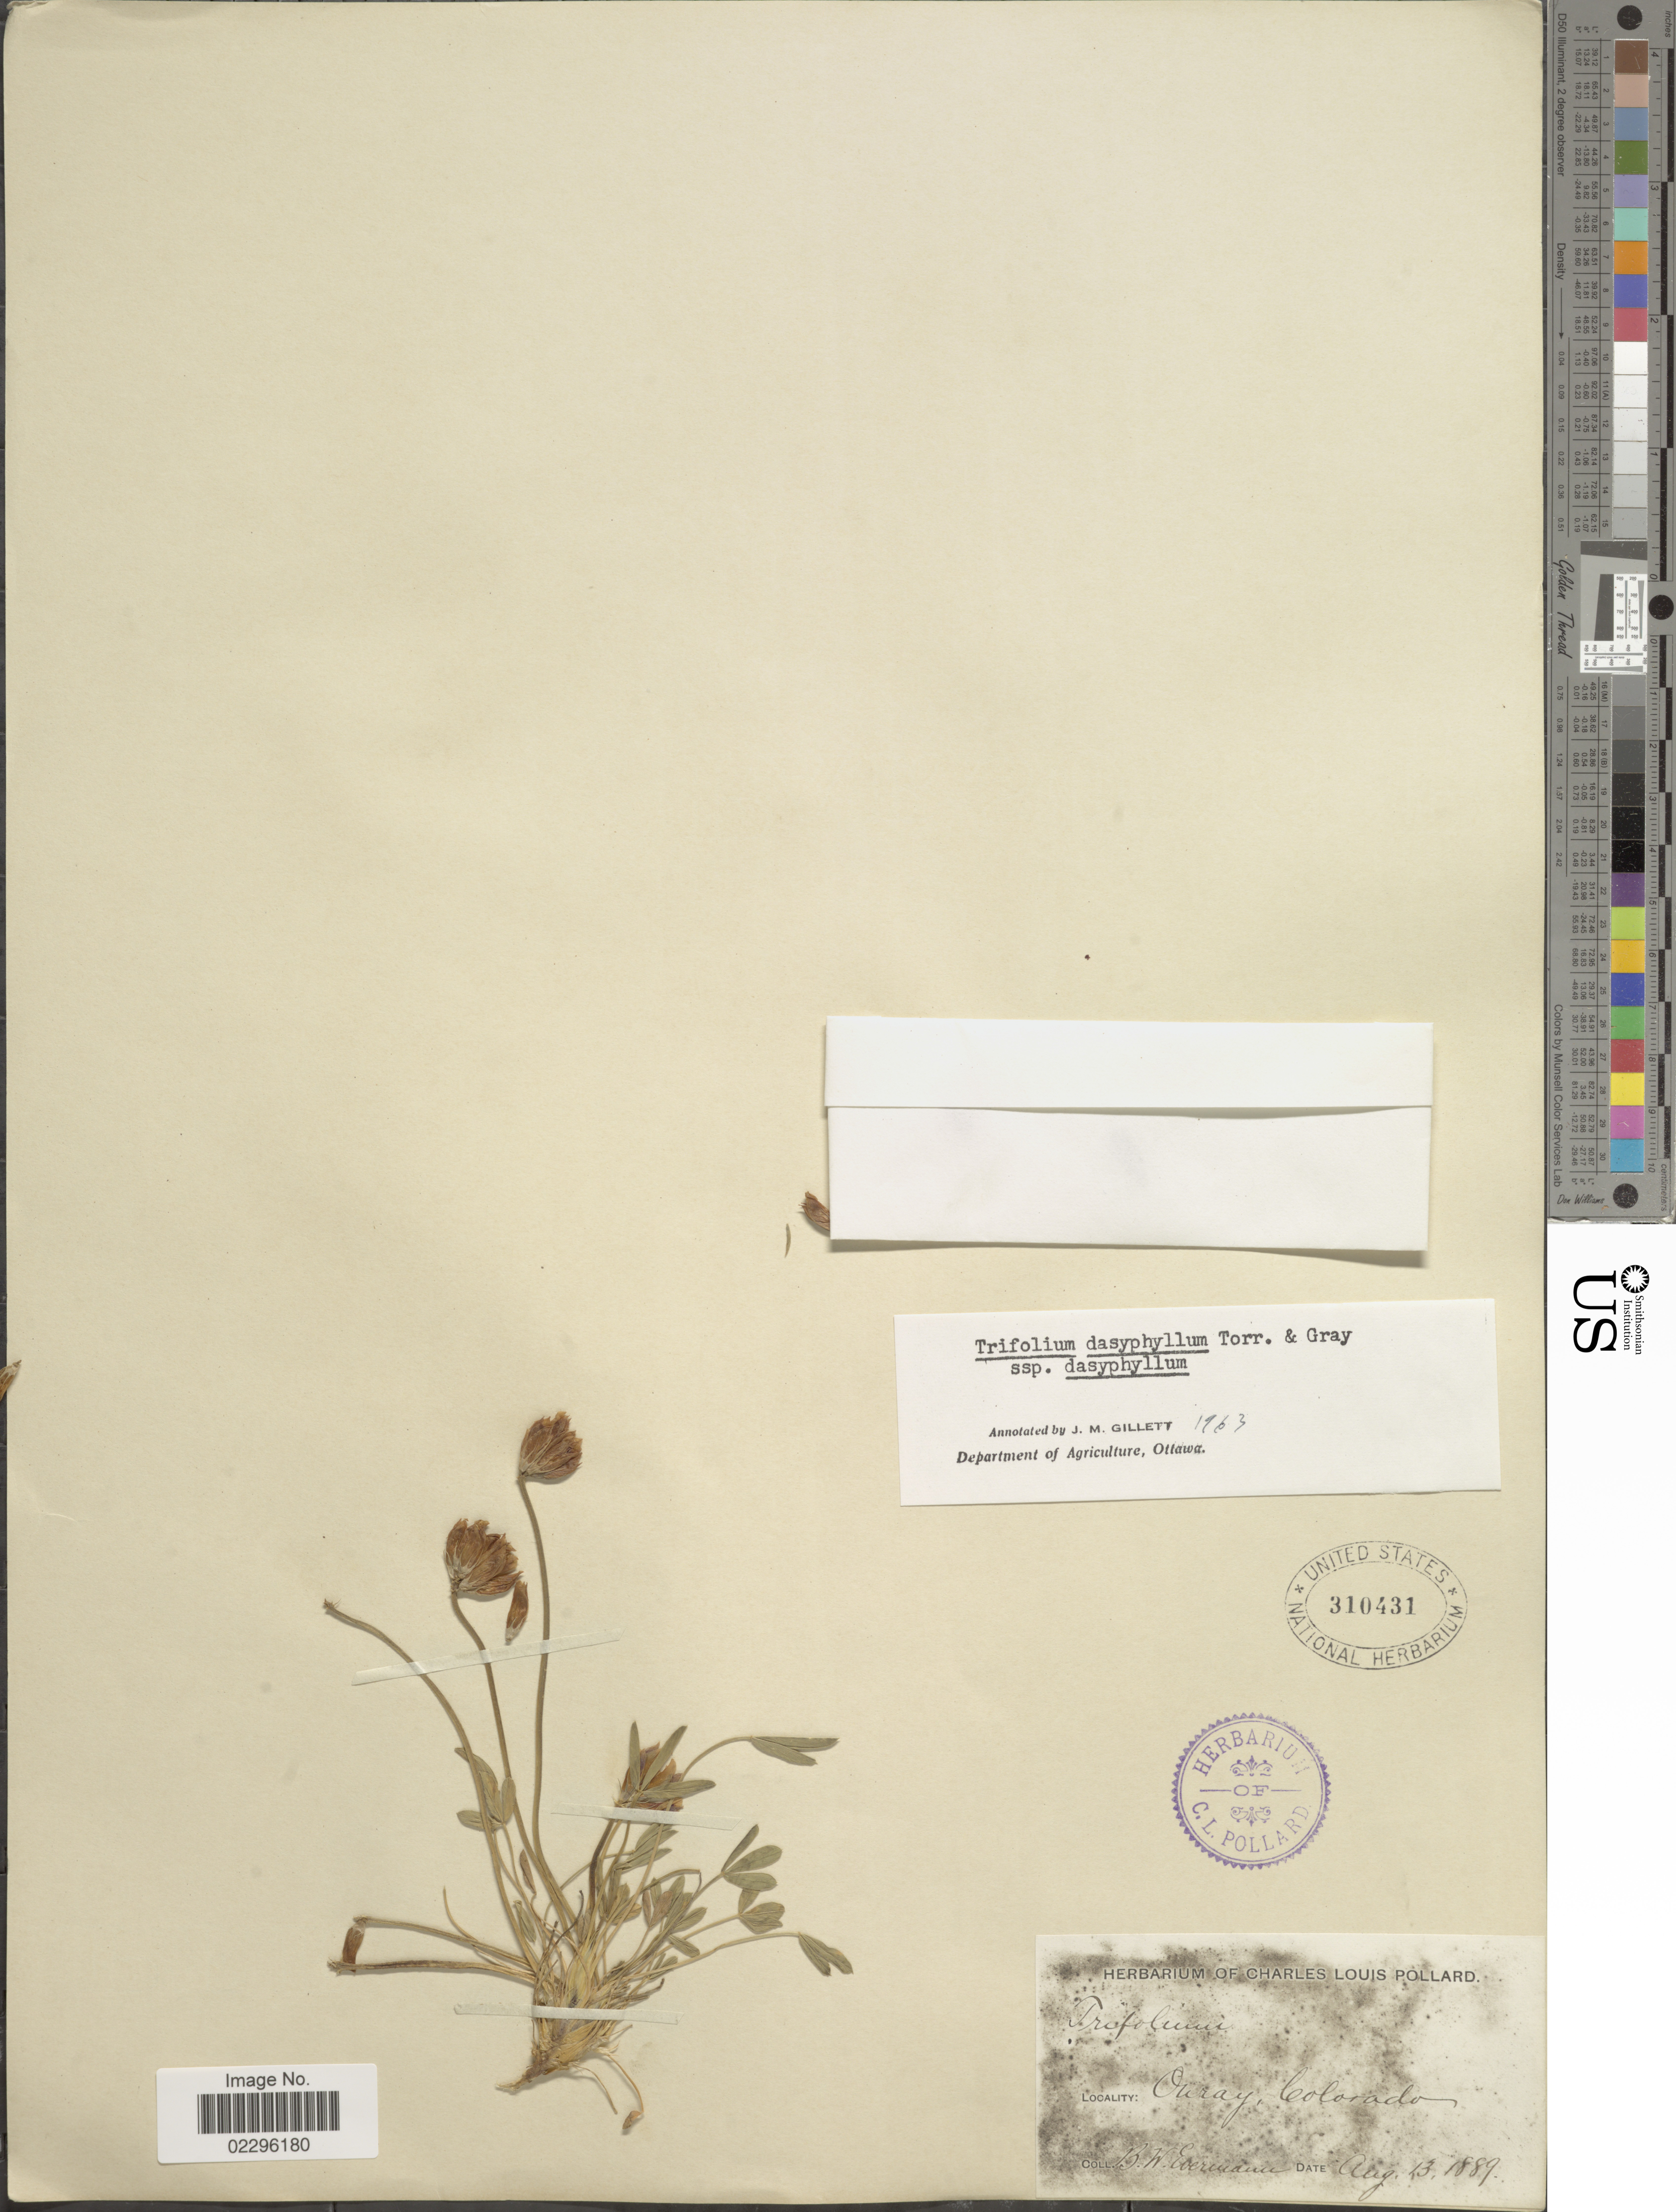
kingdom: Plantae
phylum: Tracheophyta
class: Magnoliopsida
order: Fabales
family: Fabaceae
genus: Trifolium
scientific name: Trifolium dasyphyllum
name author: Torr. & A. Gray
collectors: B. W. Evermann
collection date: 1889-08-13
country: United States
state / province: Colorado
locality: Ouray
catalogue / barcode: US 310431